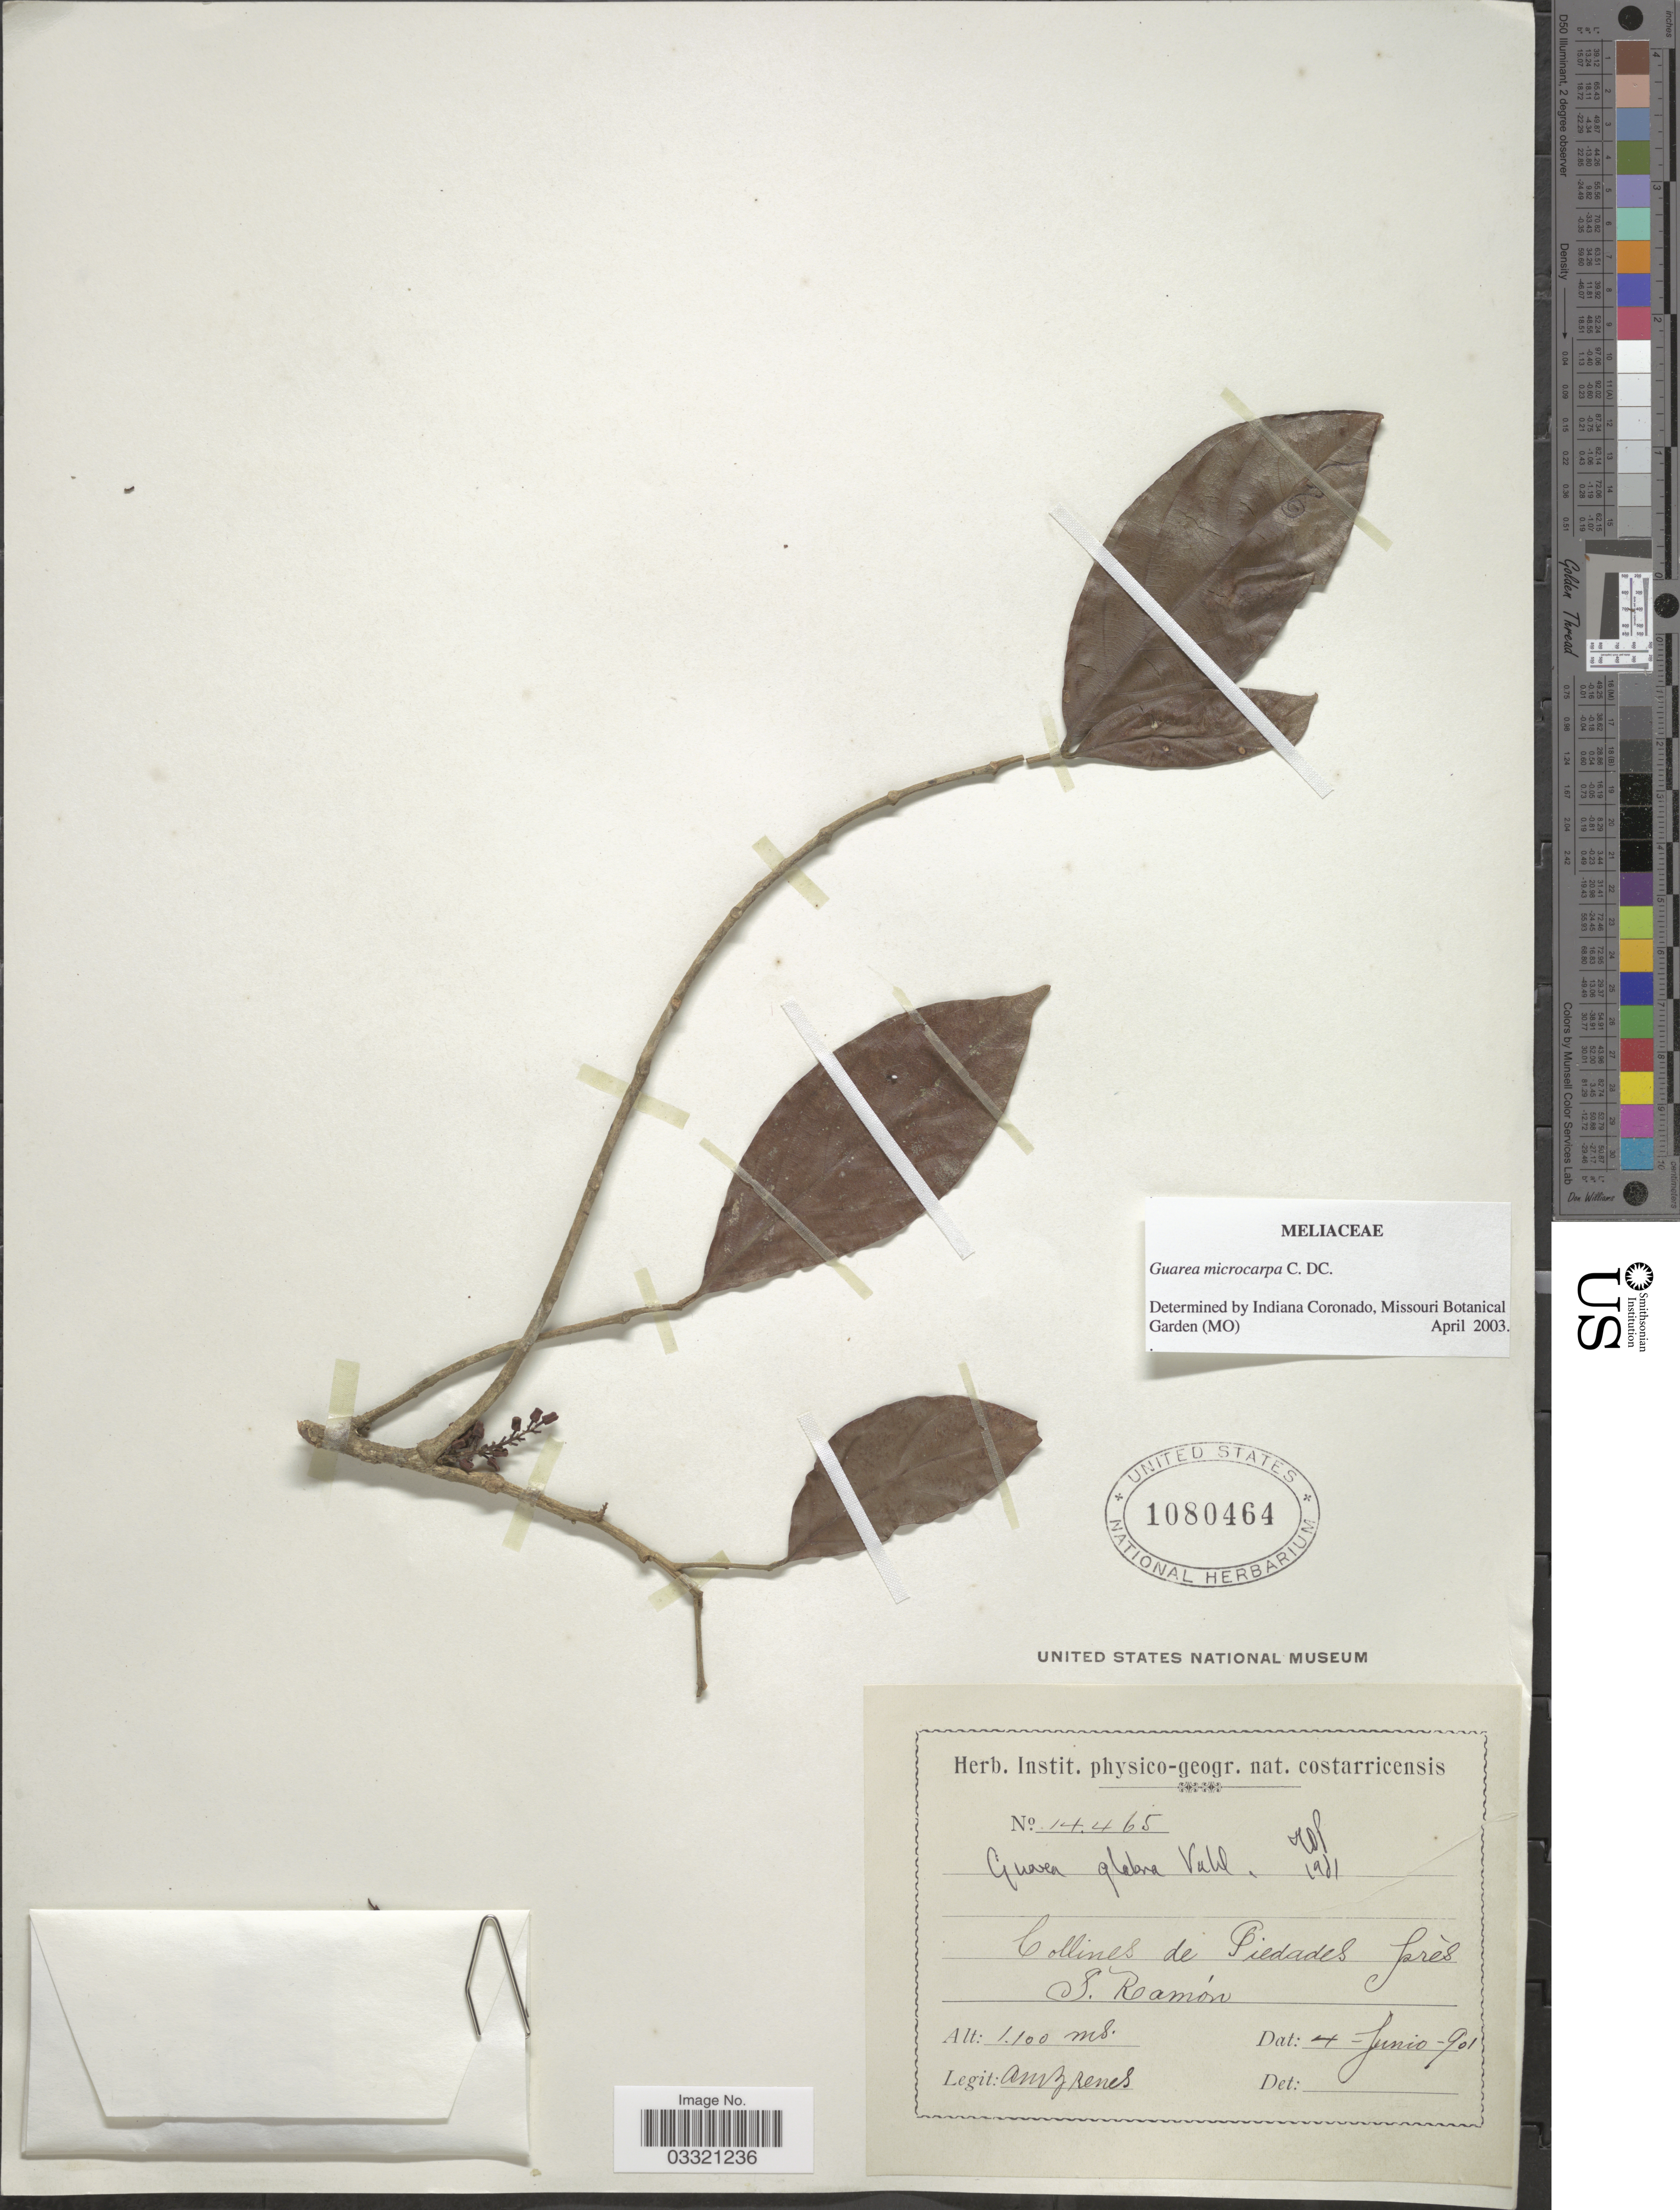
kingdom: Plantae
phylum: Tracheophyta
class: Magnoliopsida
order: Sapindales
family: Meliaceae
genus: Guarea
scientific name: Guarea glabra subsp. microcarpa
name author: (C. DC.) T.D. Penn.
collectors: A. Brenes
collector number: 14465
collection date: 1901-06-04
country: Costa Rica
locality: Collines de Piedades prés S. Ramón.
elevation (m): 1100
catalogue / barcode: US 1080464